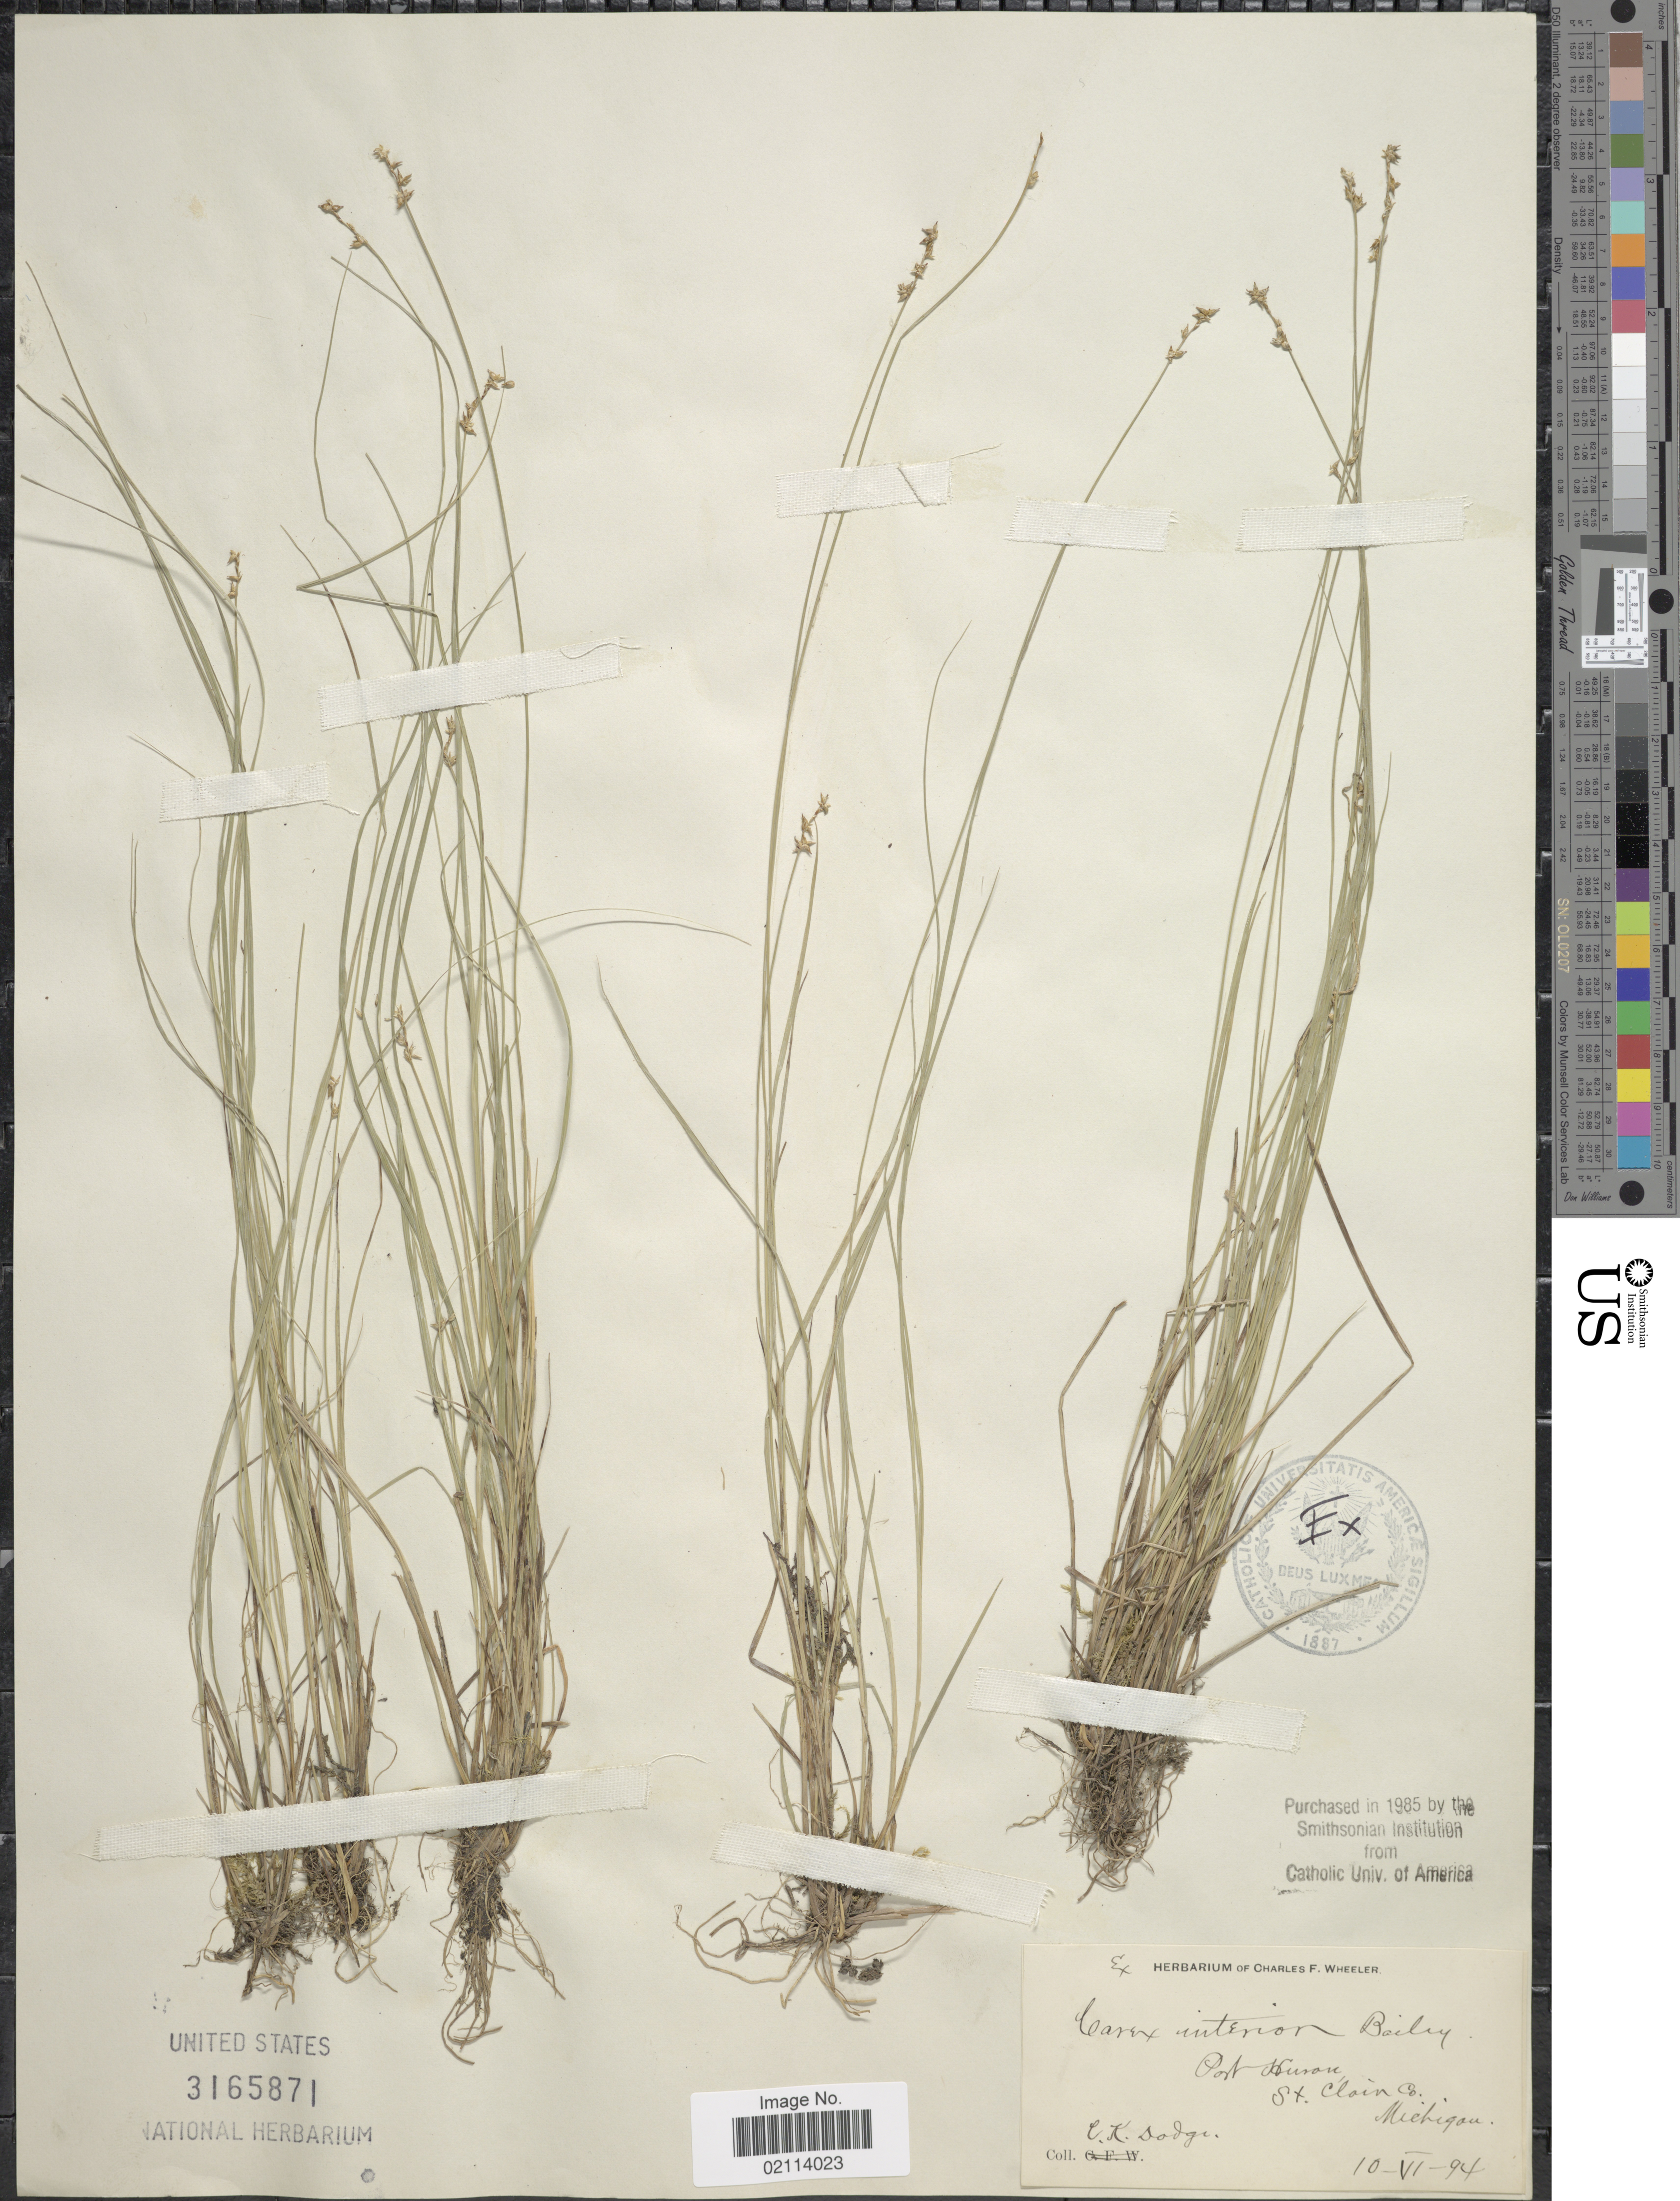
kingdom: Plantae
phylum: Tracheophyta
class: Liliopsida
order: Poales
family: Cyperaceae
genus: Carex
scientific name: Carex interior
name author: L.H. Bailey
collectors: C. K. Dodge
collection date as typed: Transcribed d/m/y: 10/6/94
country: United States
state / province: Michigan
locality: Port Huron, St. Clair Co.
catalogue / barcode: US 3165871